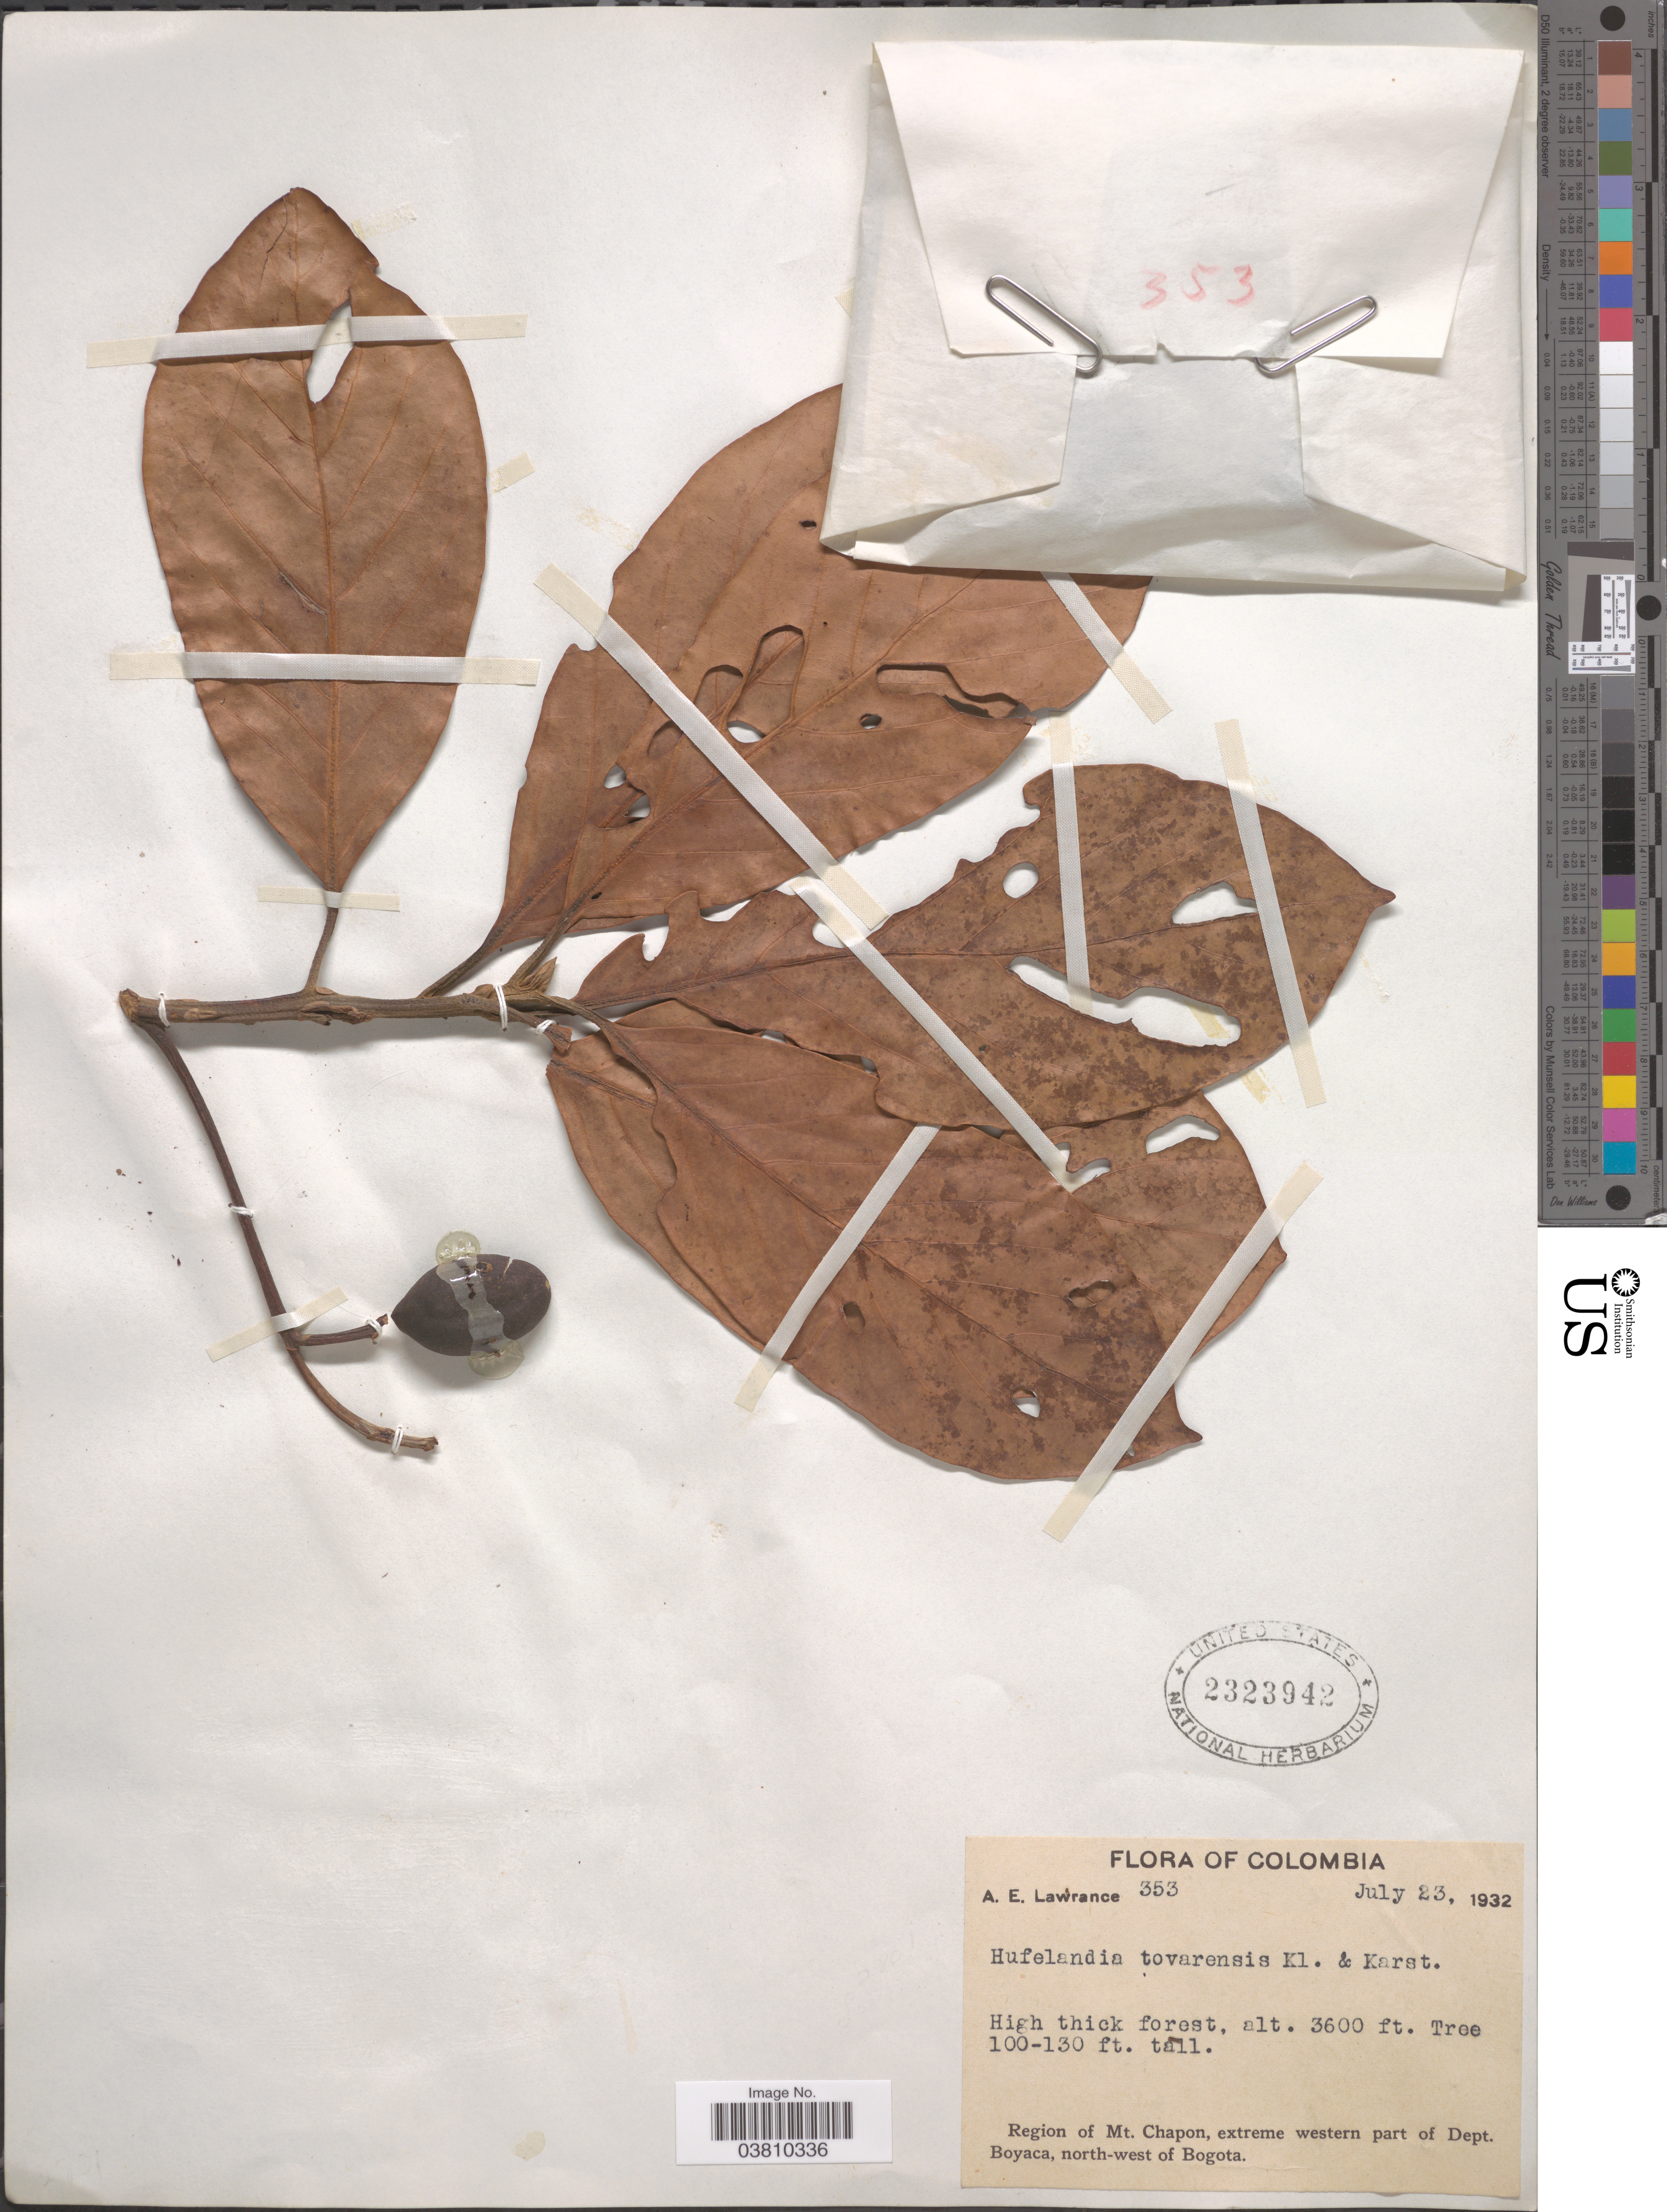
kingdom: Plantae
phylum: Tracheophyta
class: Magnoliopsida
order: Laurales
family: Lauraceae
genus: Beilschmiedia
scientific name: Beilschmiedia tovarensis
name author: (Meisn.) Sa. Nishida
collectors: A. Lawrance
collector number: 353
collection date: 1932-07-23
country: Colombia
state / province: Boyacá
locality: High thicket forest. Region of Mt. Chapon, extreme western part of Dept. Boyaca, north-west of Bogota.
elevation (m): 1097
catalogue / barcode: US 2323942